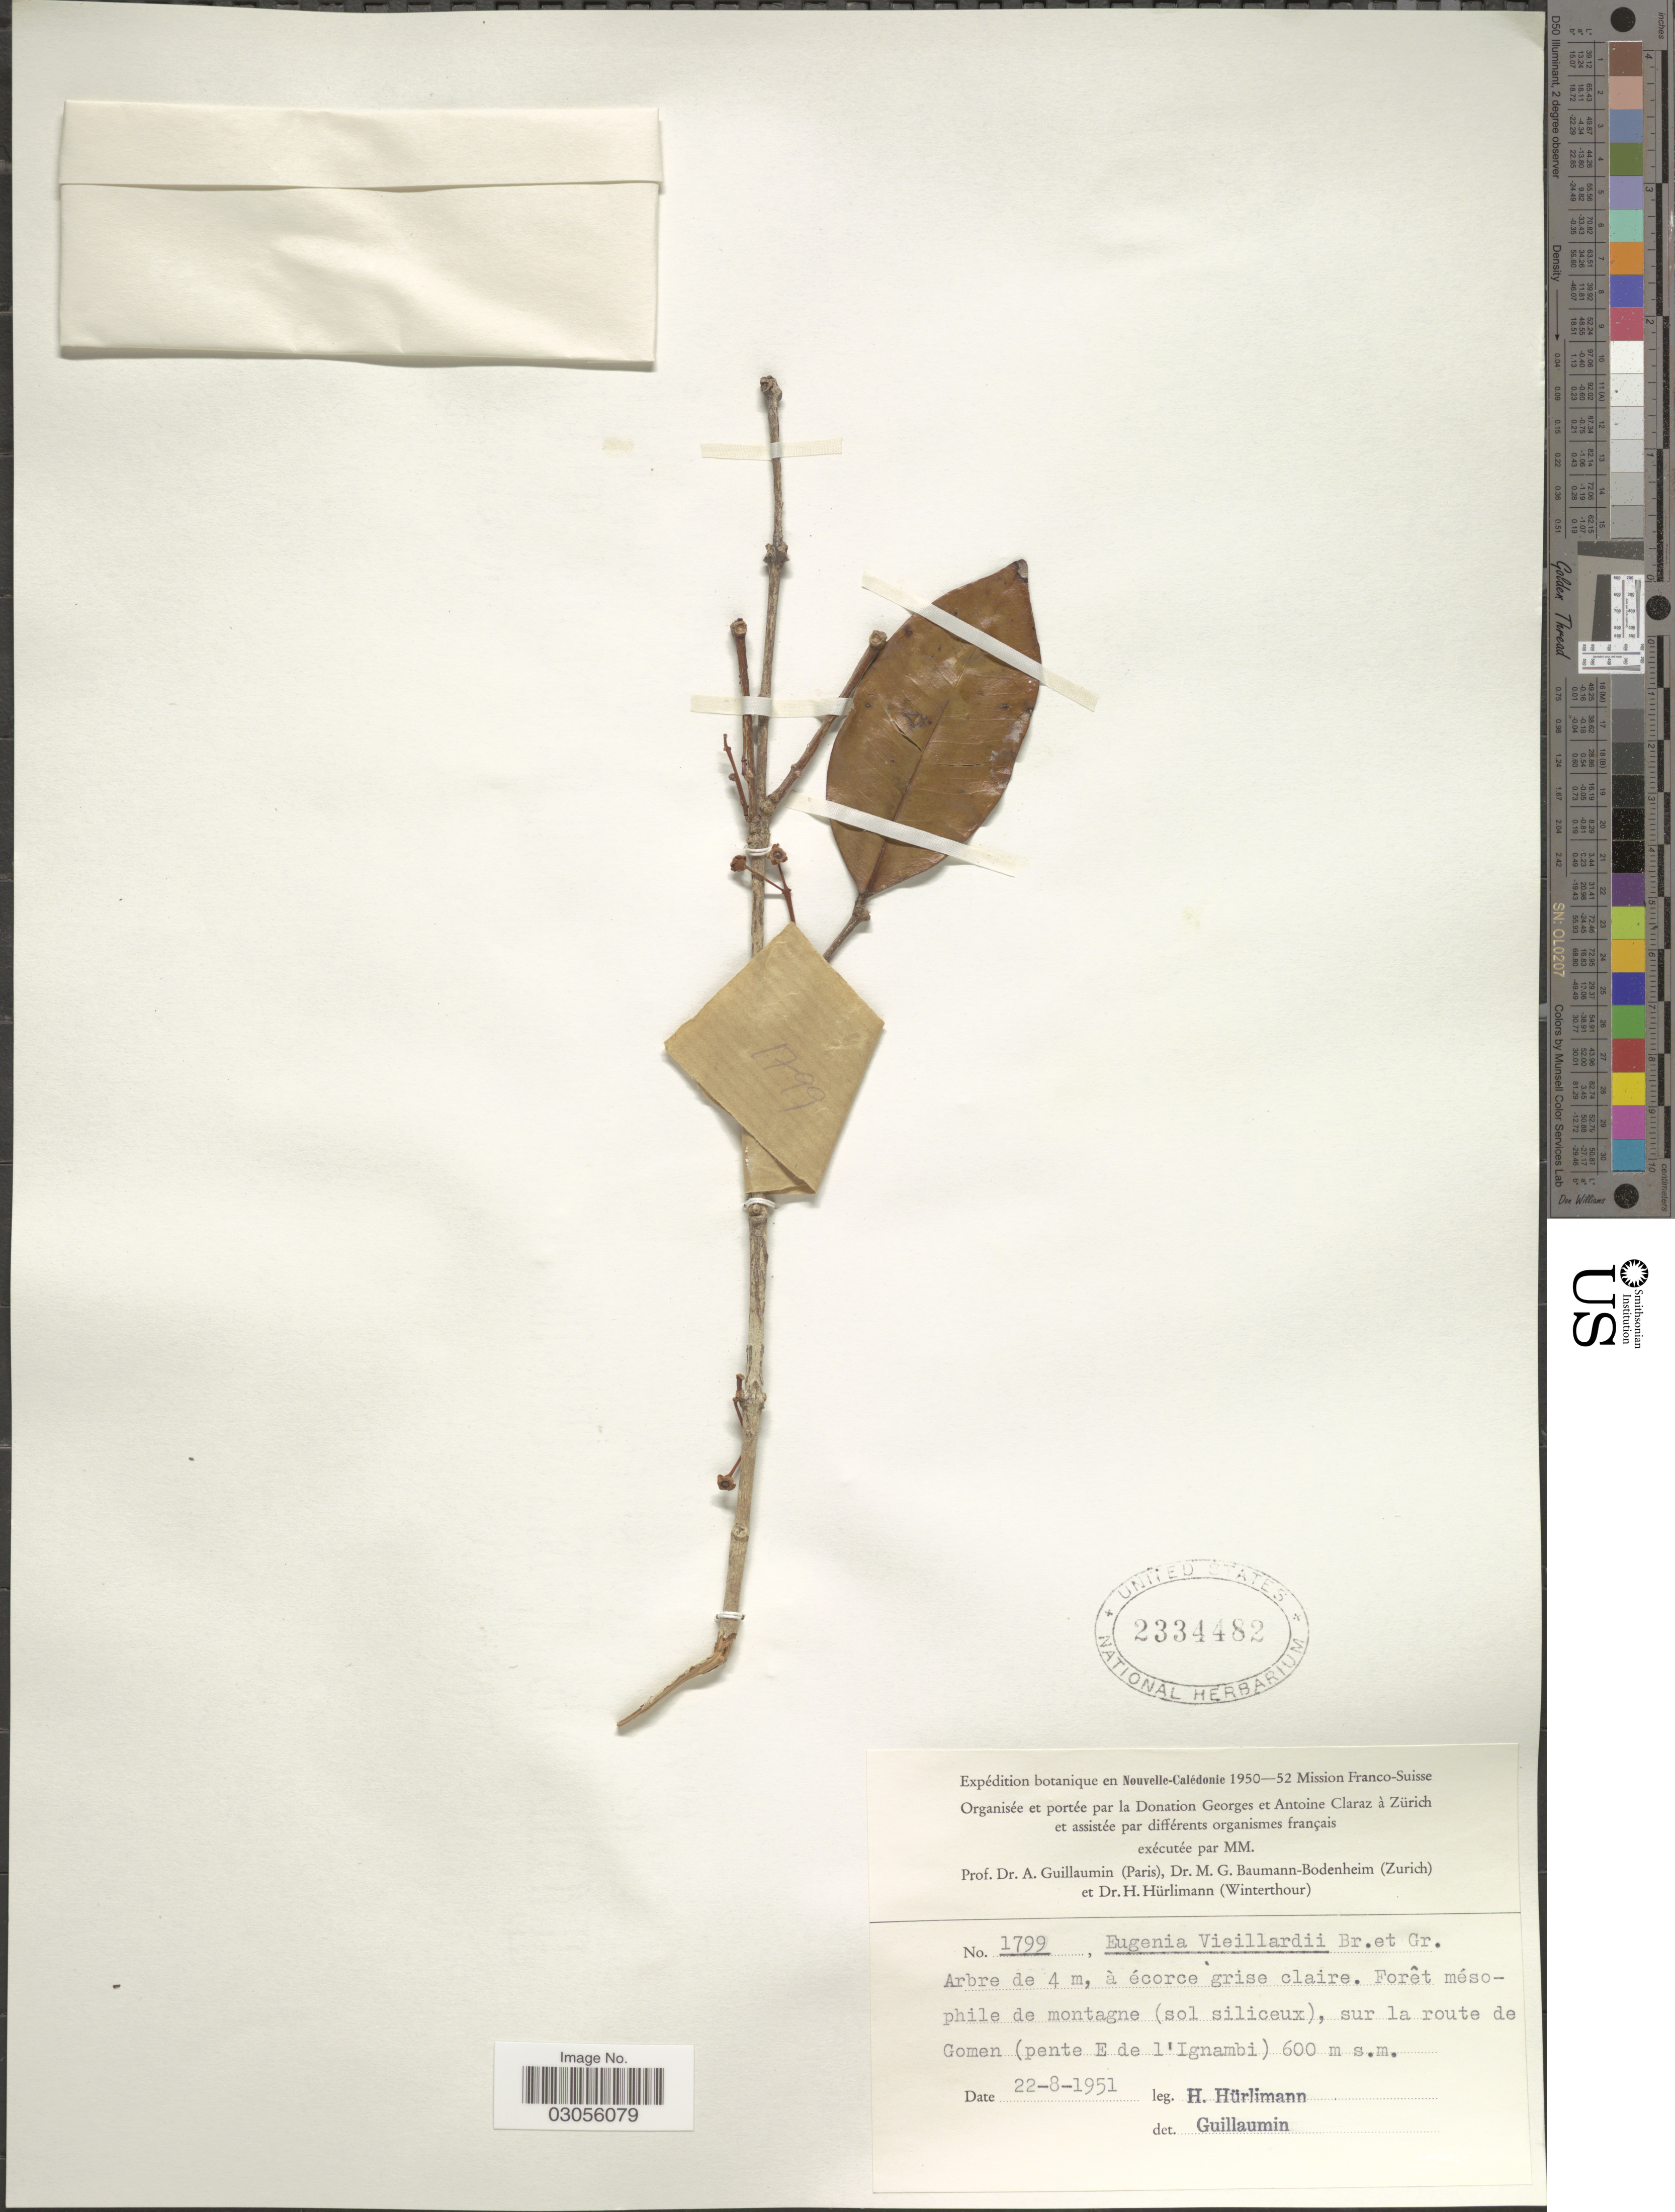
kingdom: Plantae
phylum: Tracheophyta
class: Magnoliopsida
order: Myrtales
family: Myrtaceae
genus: Gossia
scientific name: Gossia vieillardii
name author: (Brongn. & Gris) N. Snow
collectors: H. Hürlimann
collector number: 1799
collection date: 1951-08-22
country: New Caledonia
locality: Forêt mésophile de montagne (sol siliceux), sur la route de Gomen (pente E de l'Ignambi).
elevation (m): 600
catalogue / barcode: US 2334482